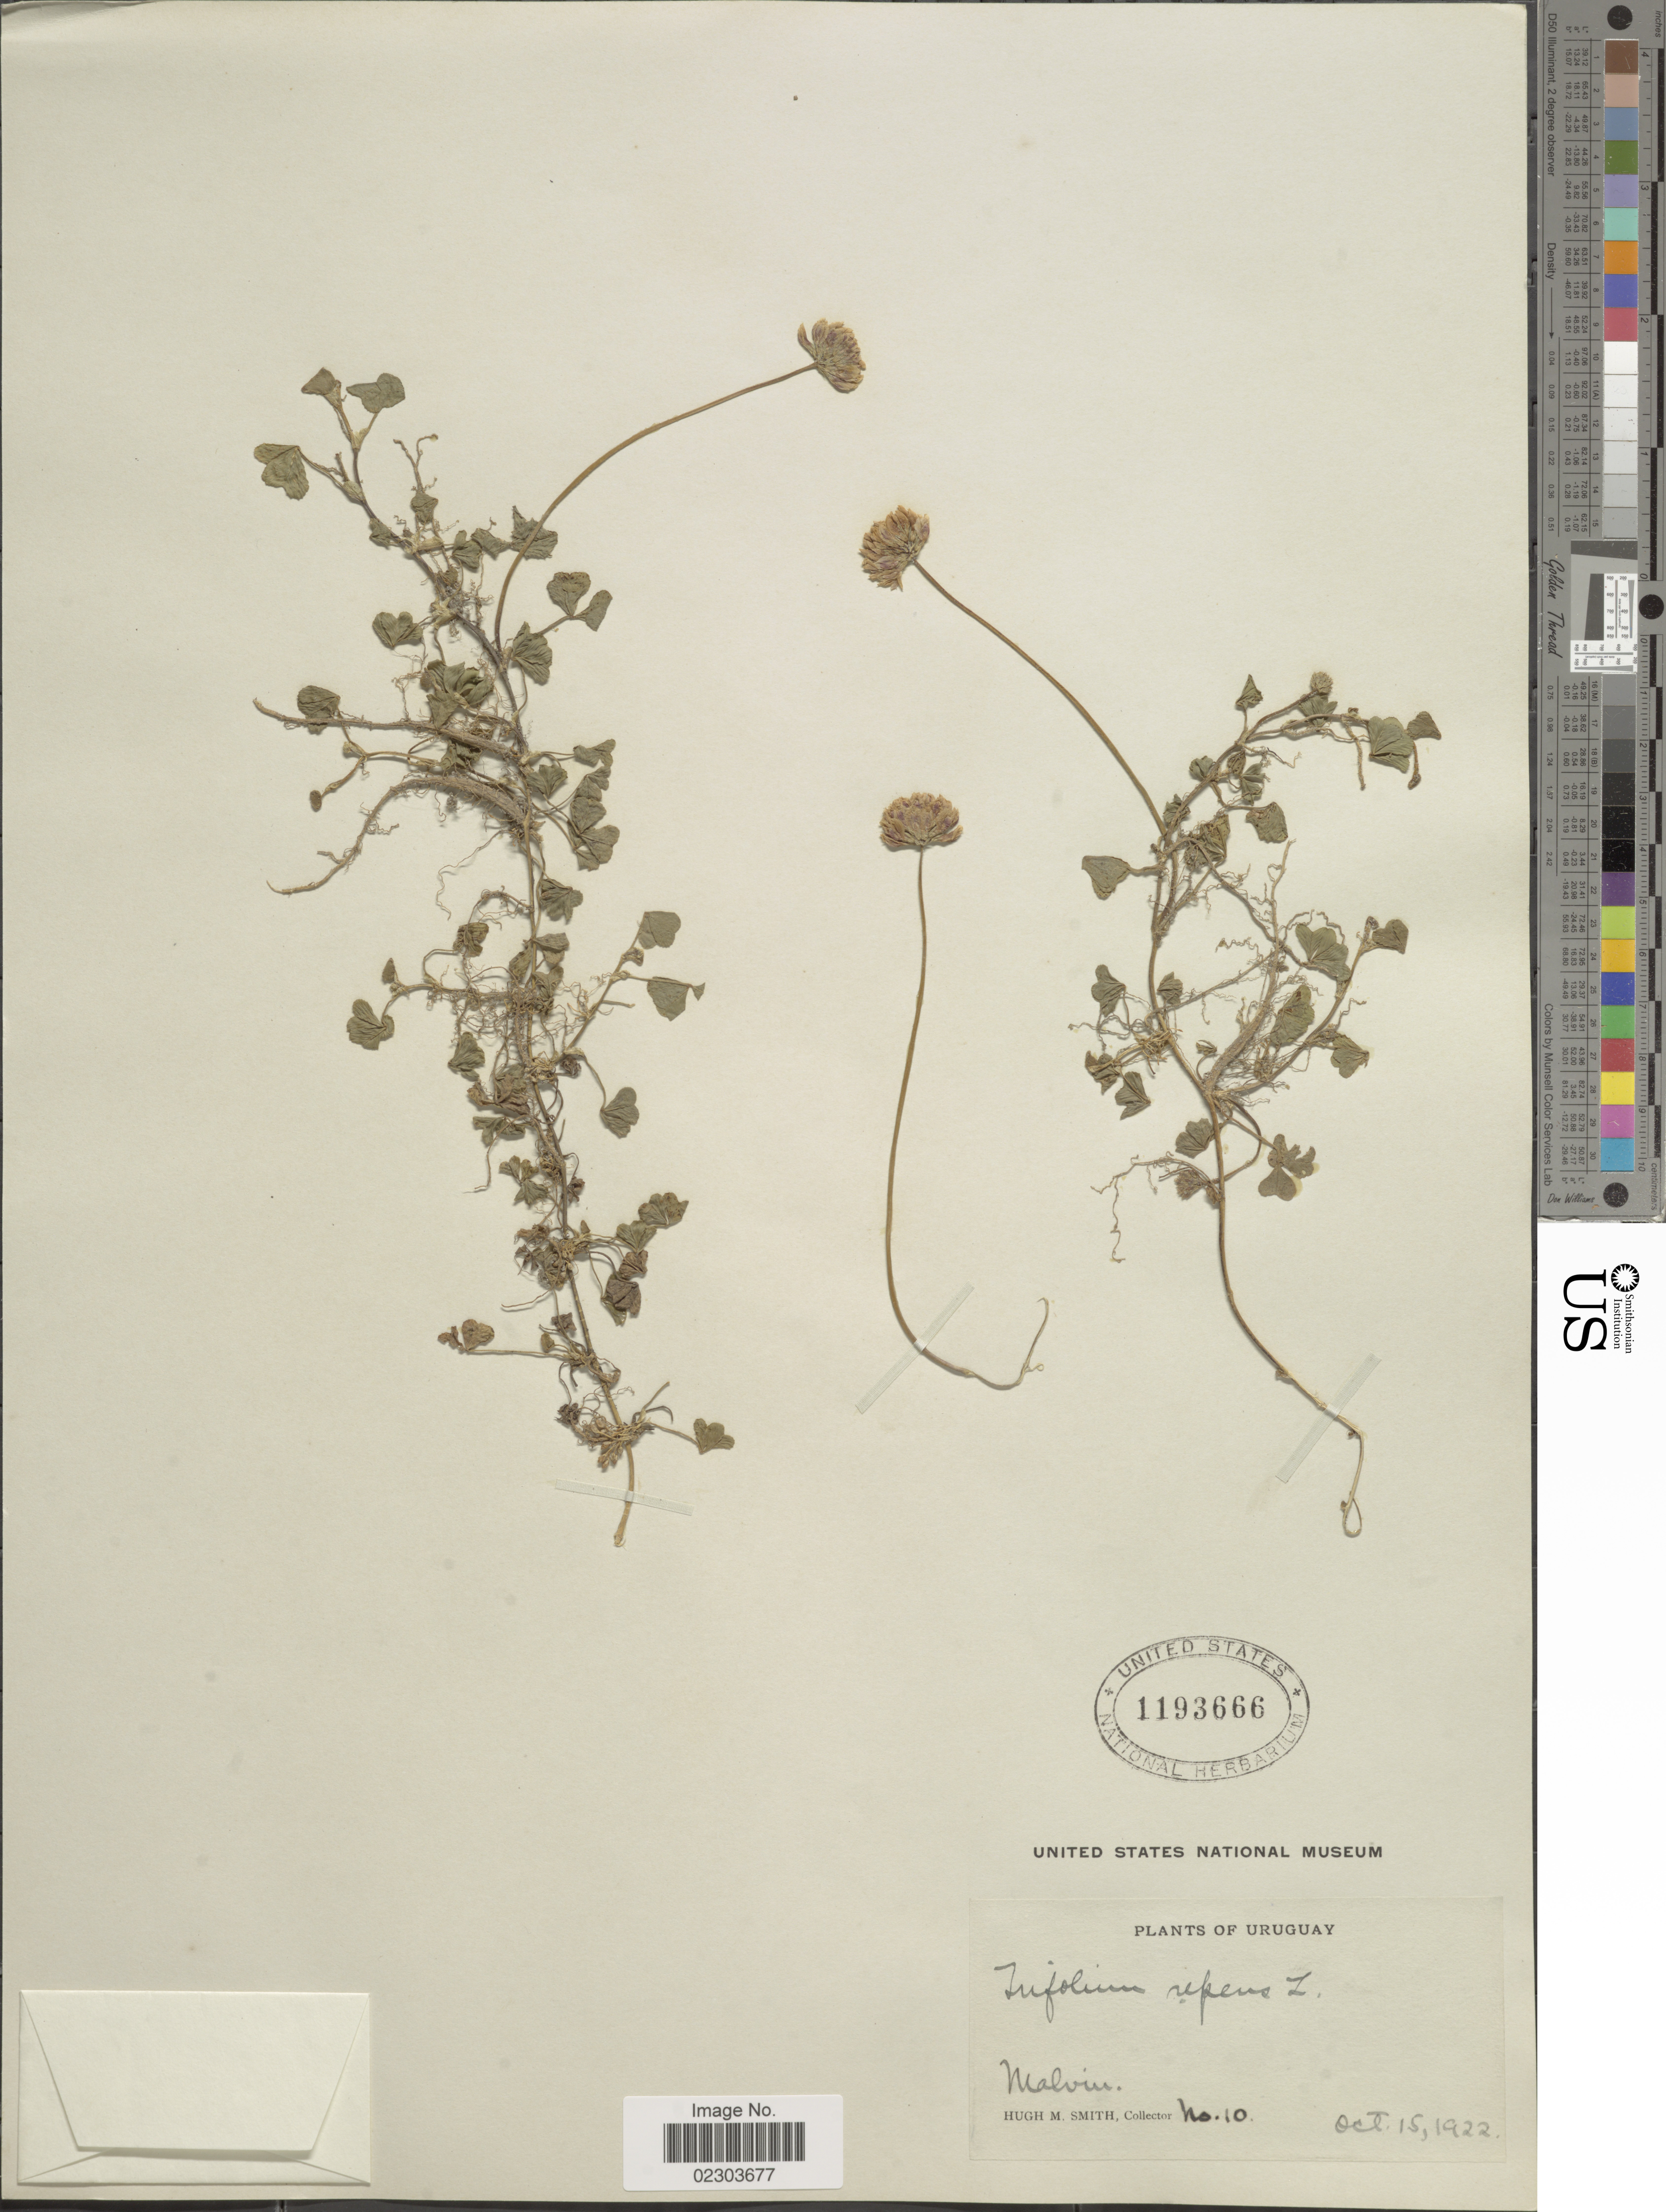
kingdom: Plantae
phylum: Tracheophyta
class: Magnoliopsida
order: Fabales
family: Fabaceae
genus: Trifolium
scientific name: Trifolium repens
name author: L.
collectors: H. M. Smith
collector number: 10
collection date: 1922-10-15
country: Uruguay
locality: Malvin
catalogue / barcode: US 1193666